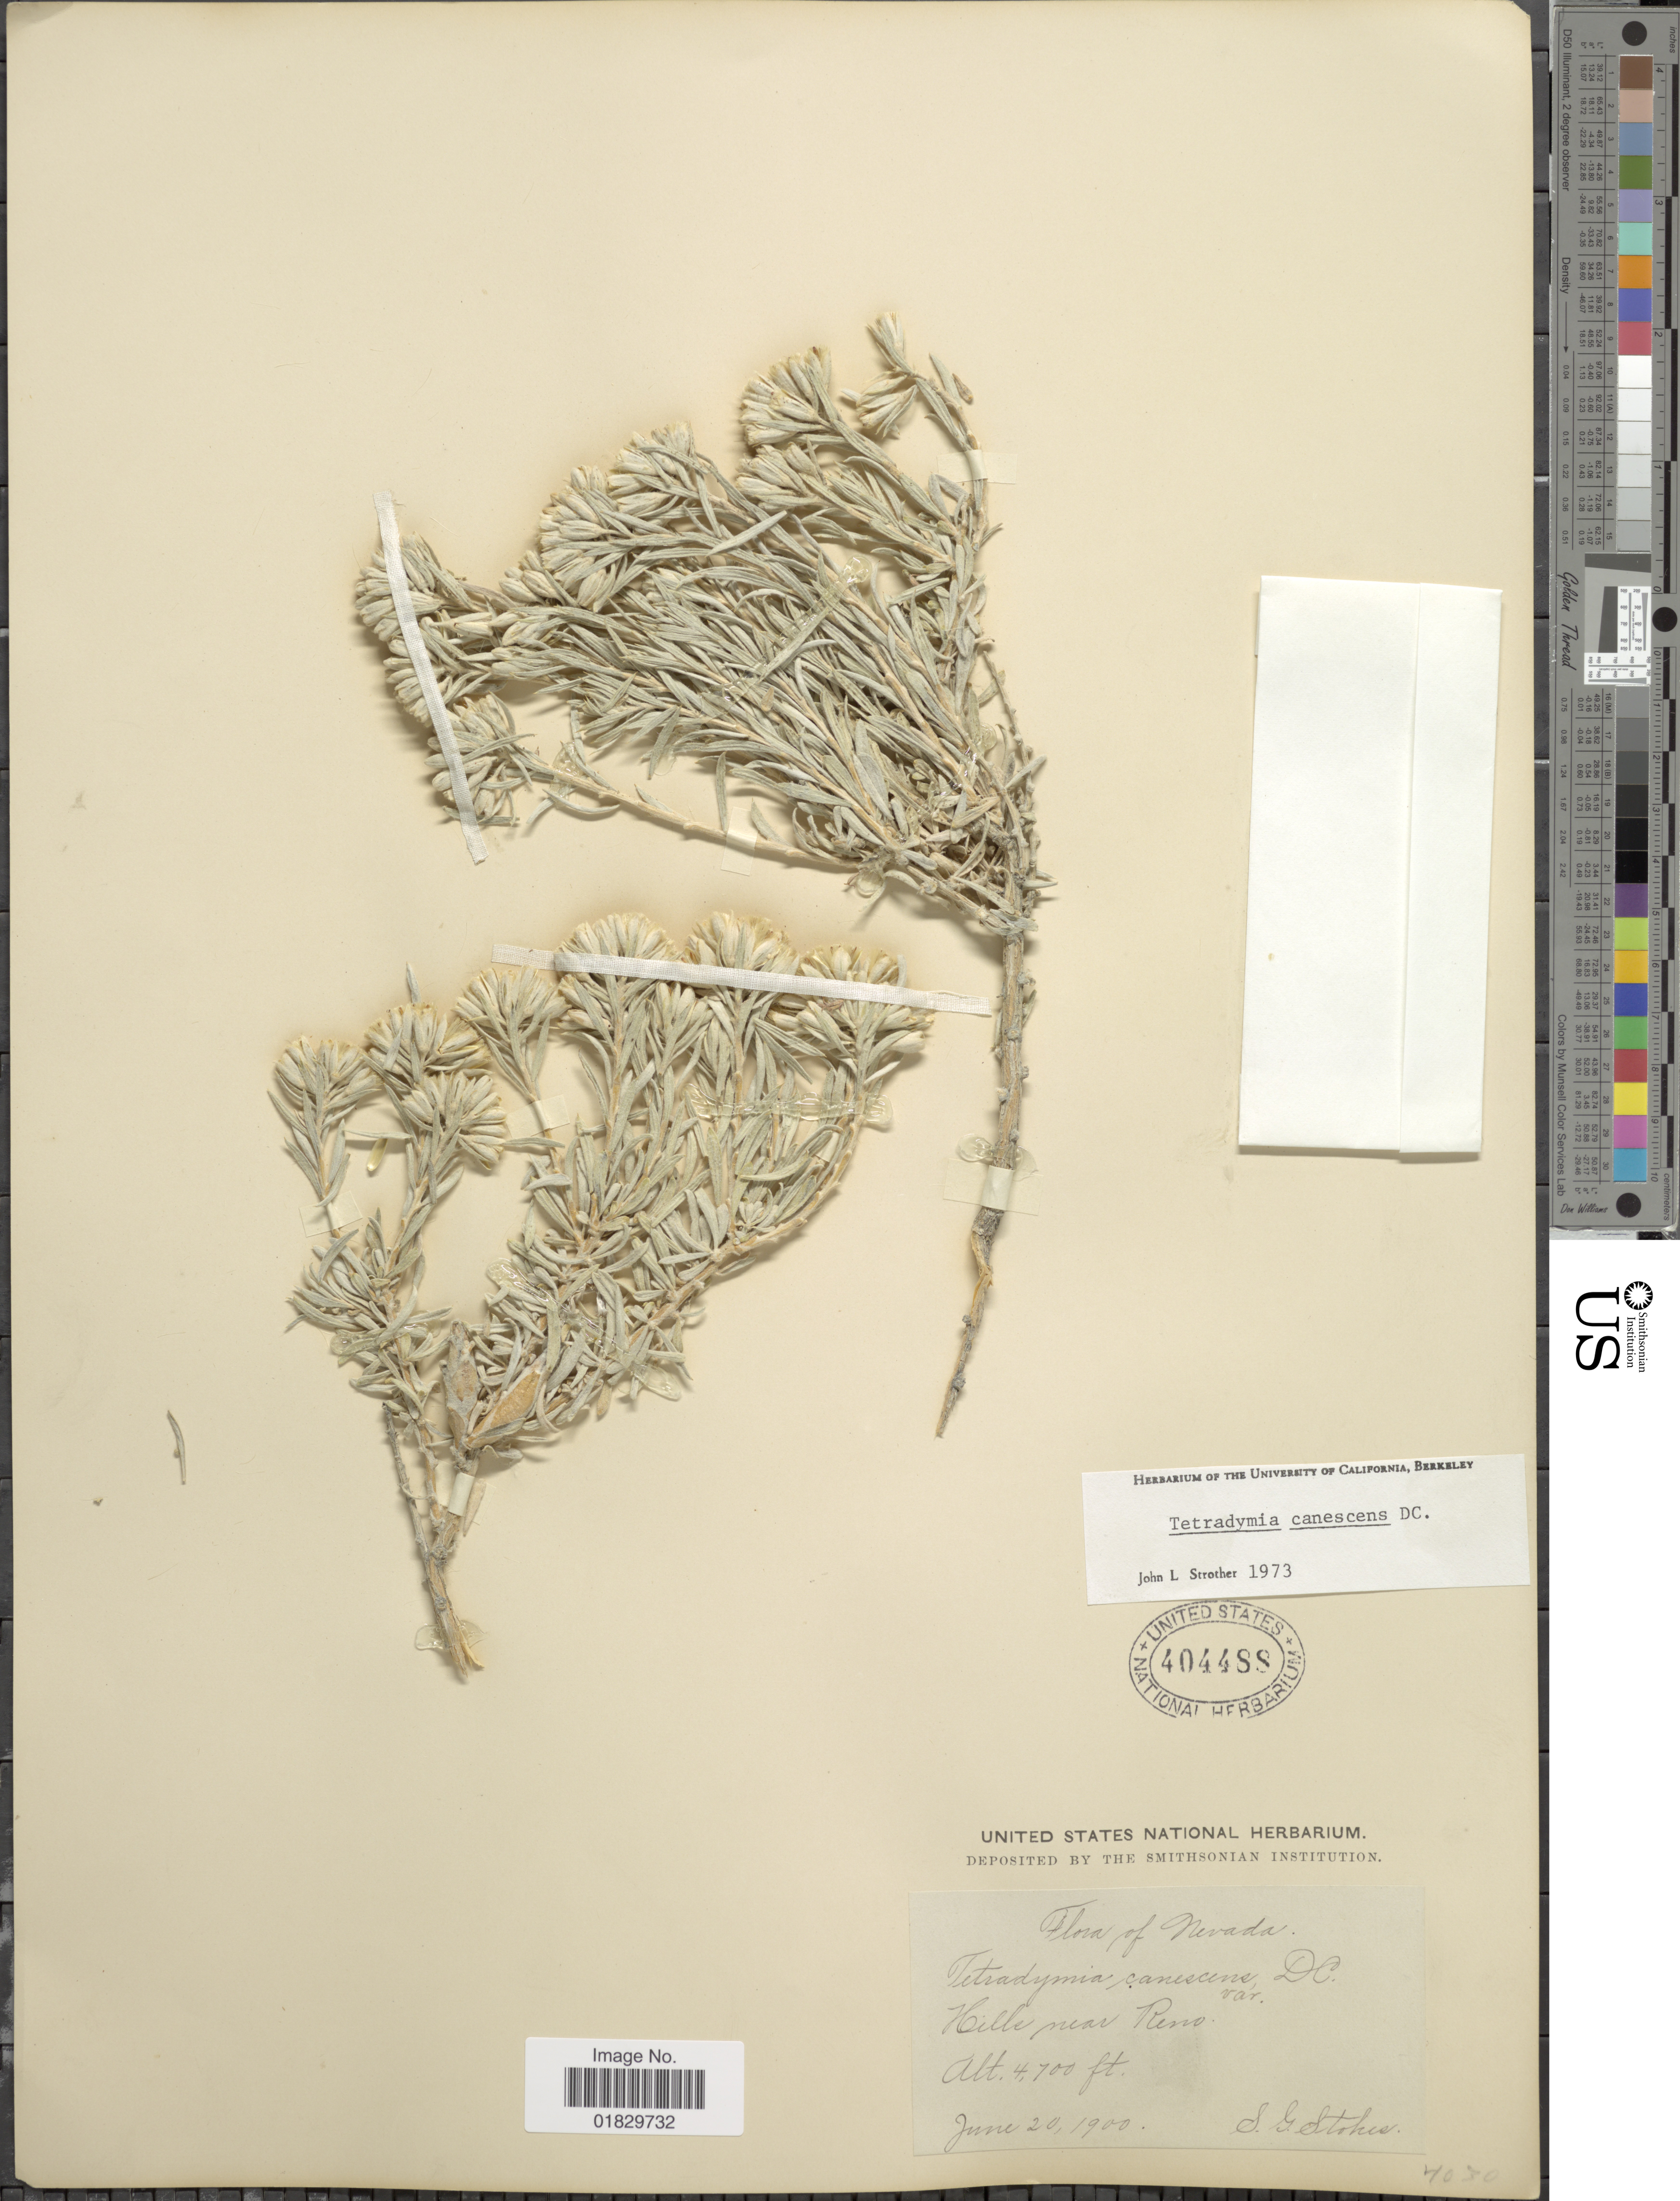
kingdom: Plantae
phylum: Tracheophyta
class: Magnoliopsida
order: Asterales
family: Asteraceae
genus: Tetradymia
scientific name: Tetradymia canescens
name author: DC.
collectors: S. G. Stokes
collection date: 1900-06-20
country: United States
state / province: Nevada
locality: Hills near Reno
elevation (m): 1433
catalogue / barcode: US 404488